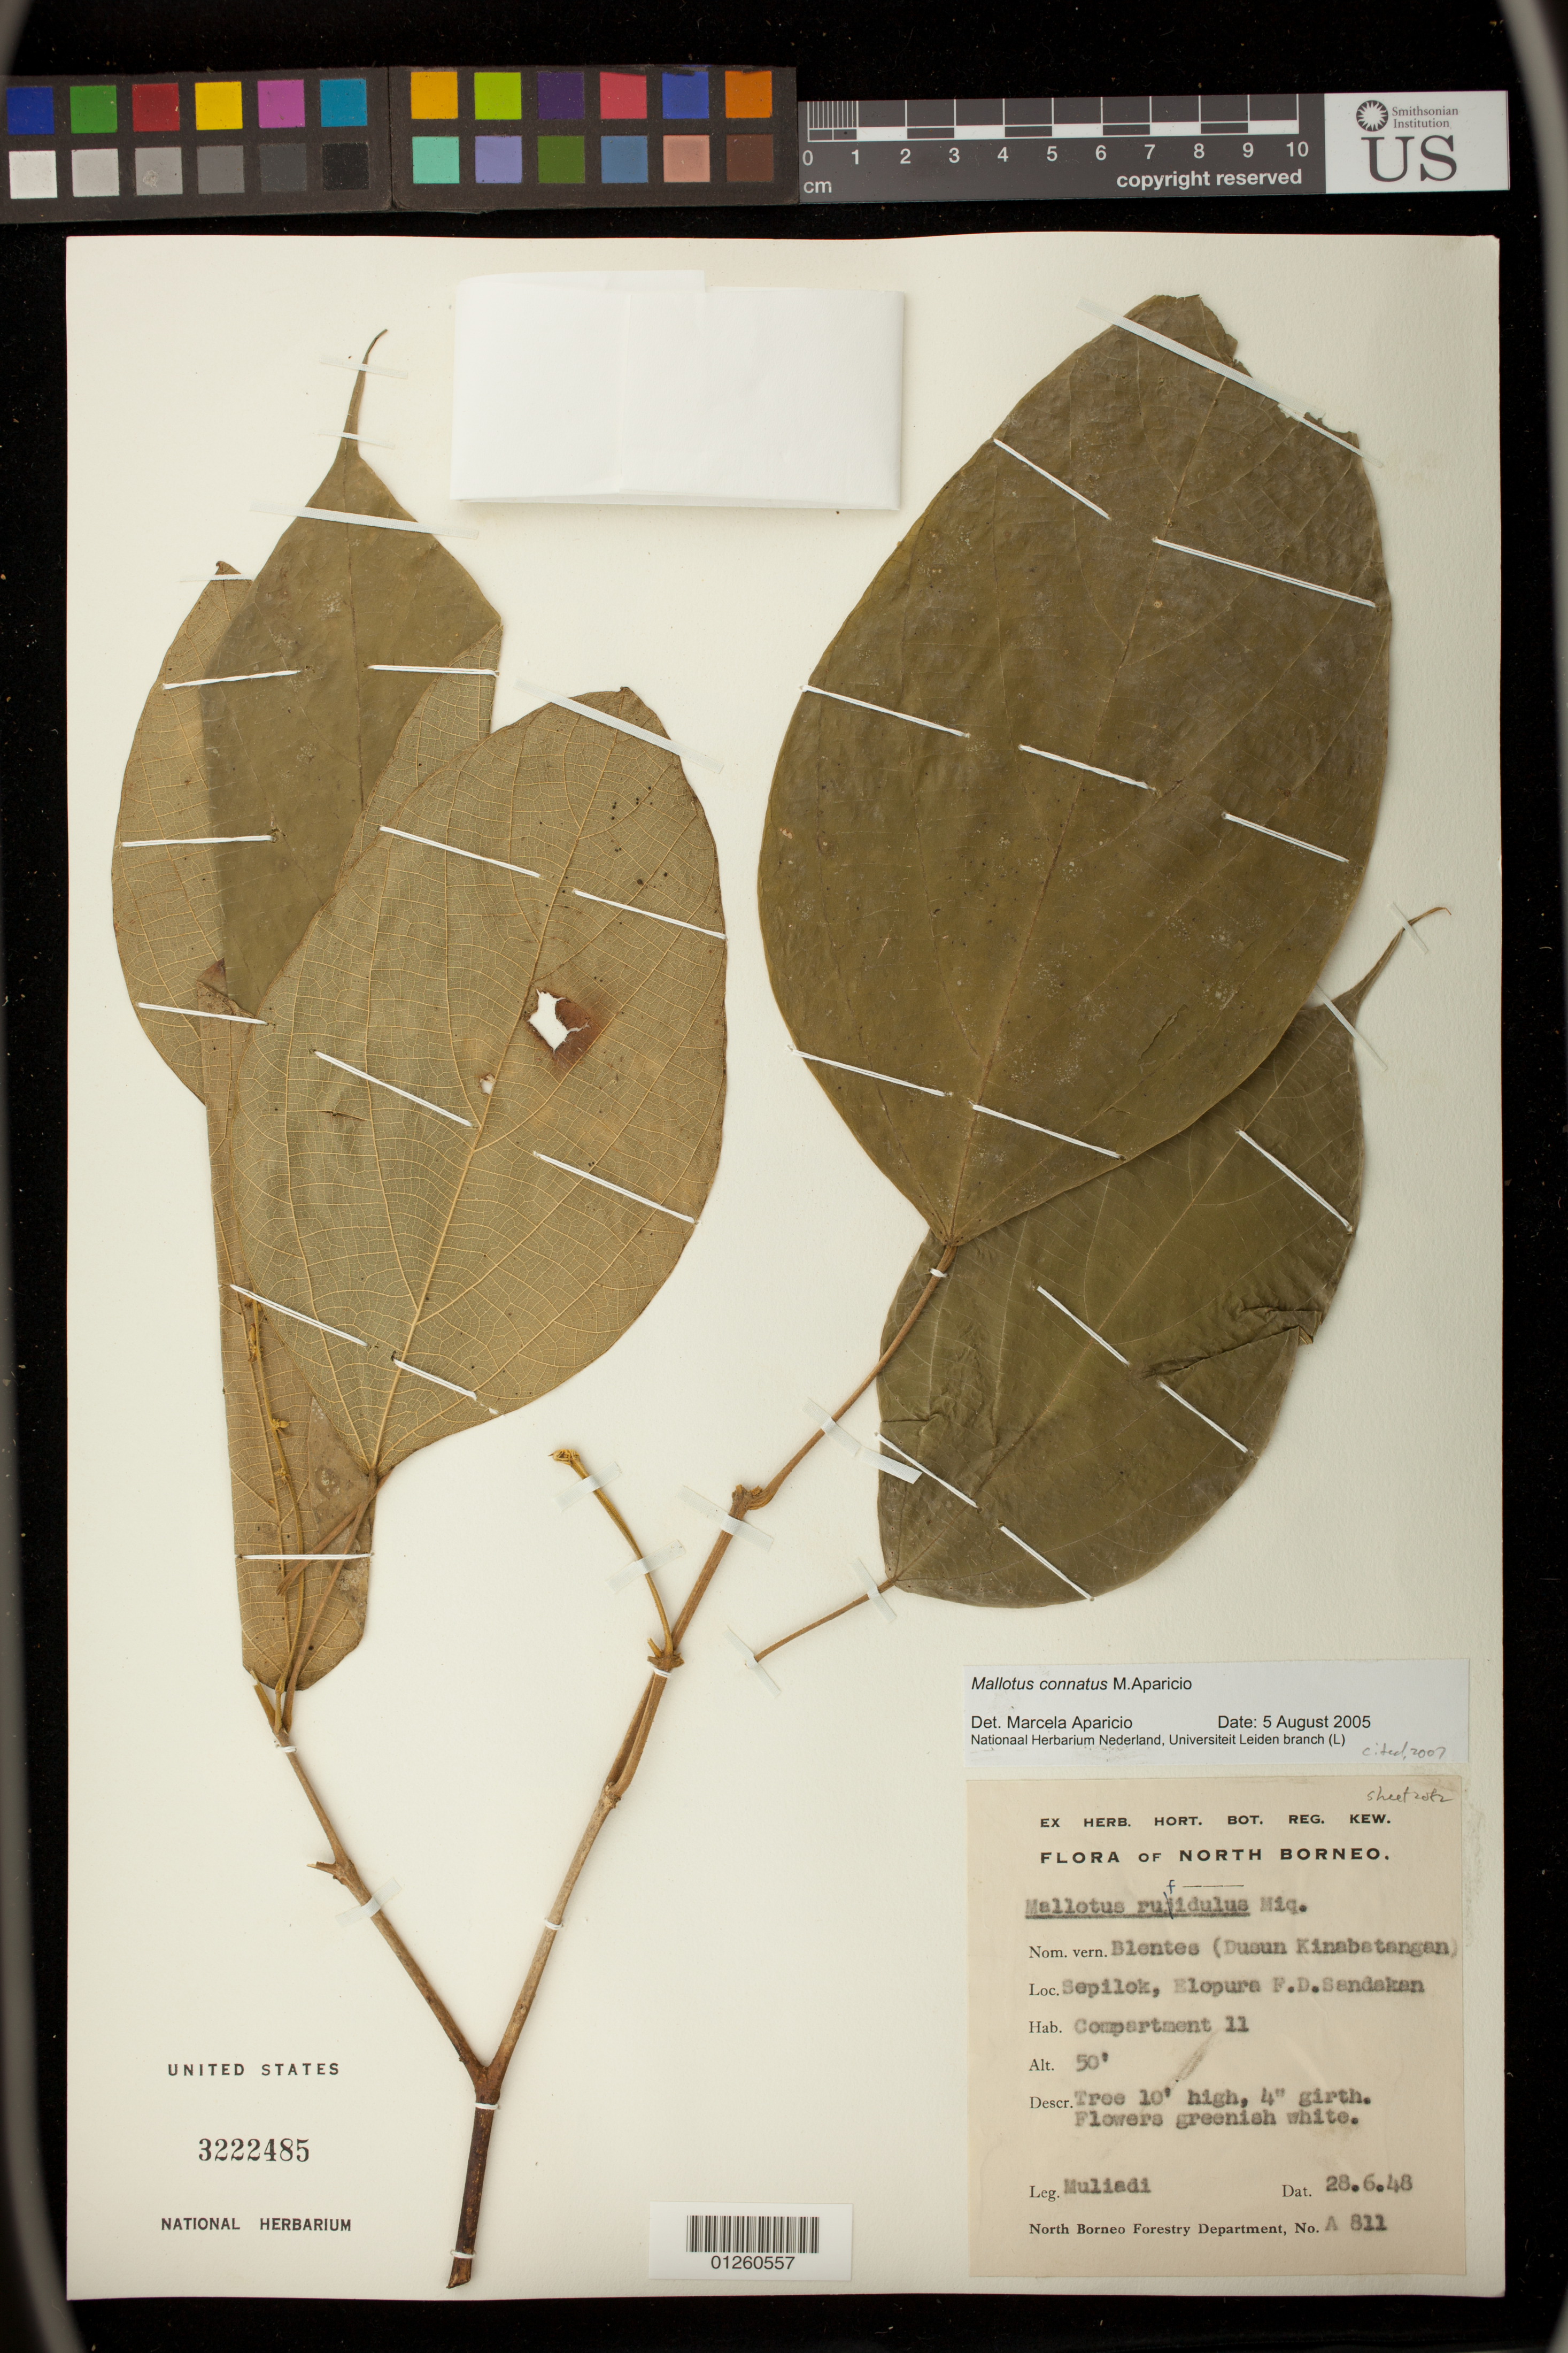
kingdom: Plantae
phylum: Tracheophyta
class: Magnoliopsida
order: Malpighiales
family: Euphorbiaceae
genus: Mallotus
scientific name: Mallotus connatus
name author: Aparicio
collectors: -. Muliadi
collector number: A 811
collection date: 1948-06-28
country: Malaysia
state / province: Sabah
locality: Sepilok, Elopura F.D. Sandakan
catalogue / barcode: US 3222485